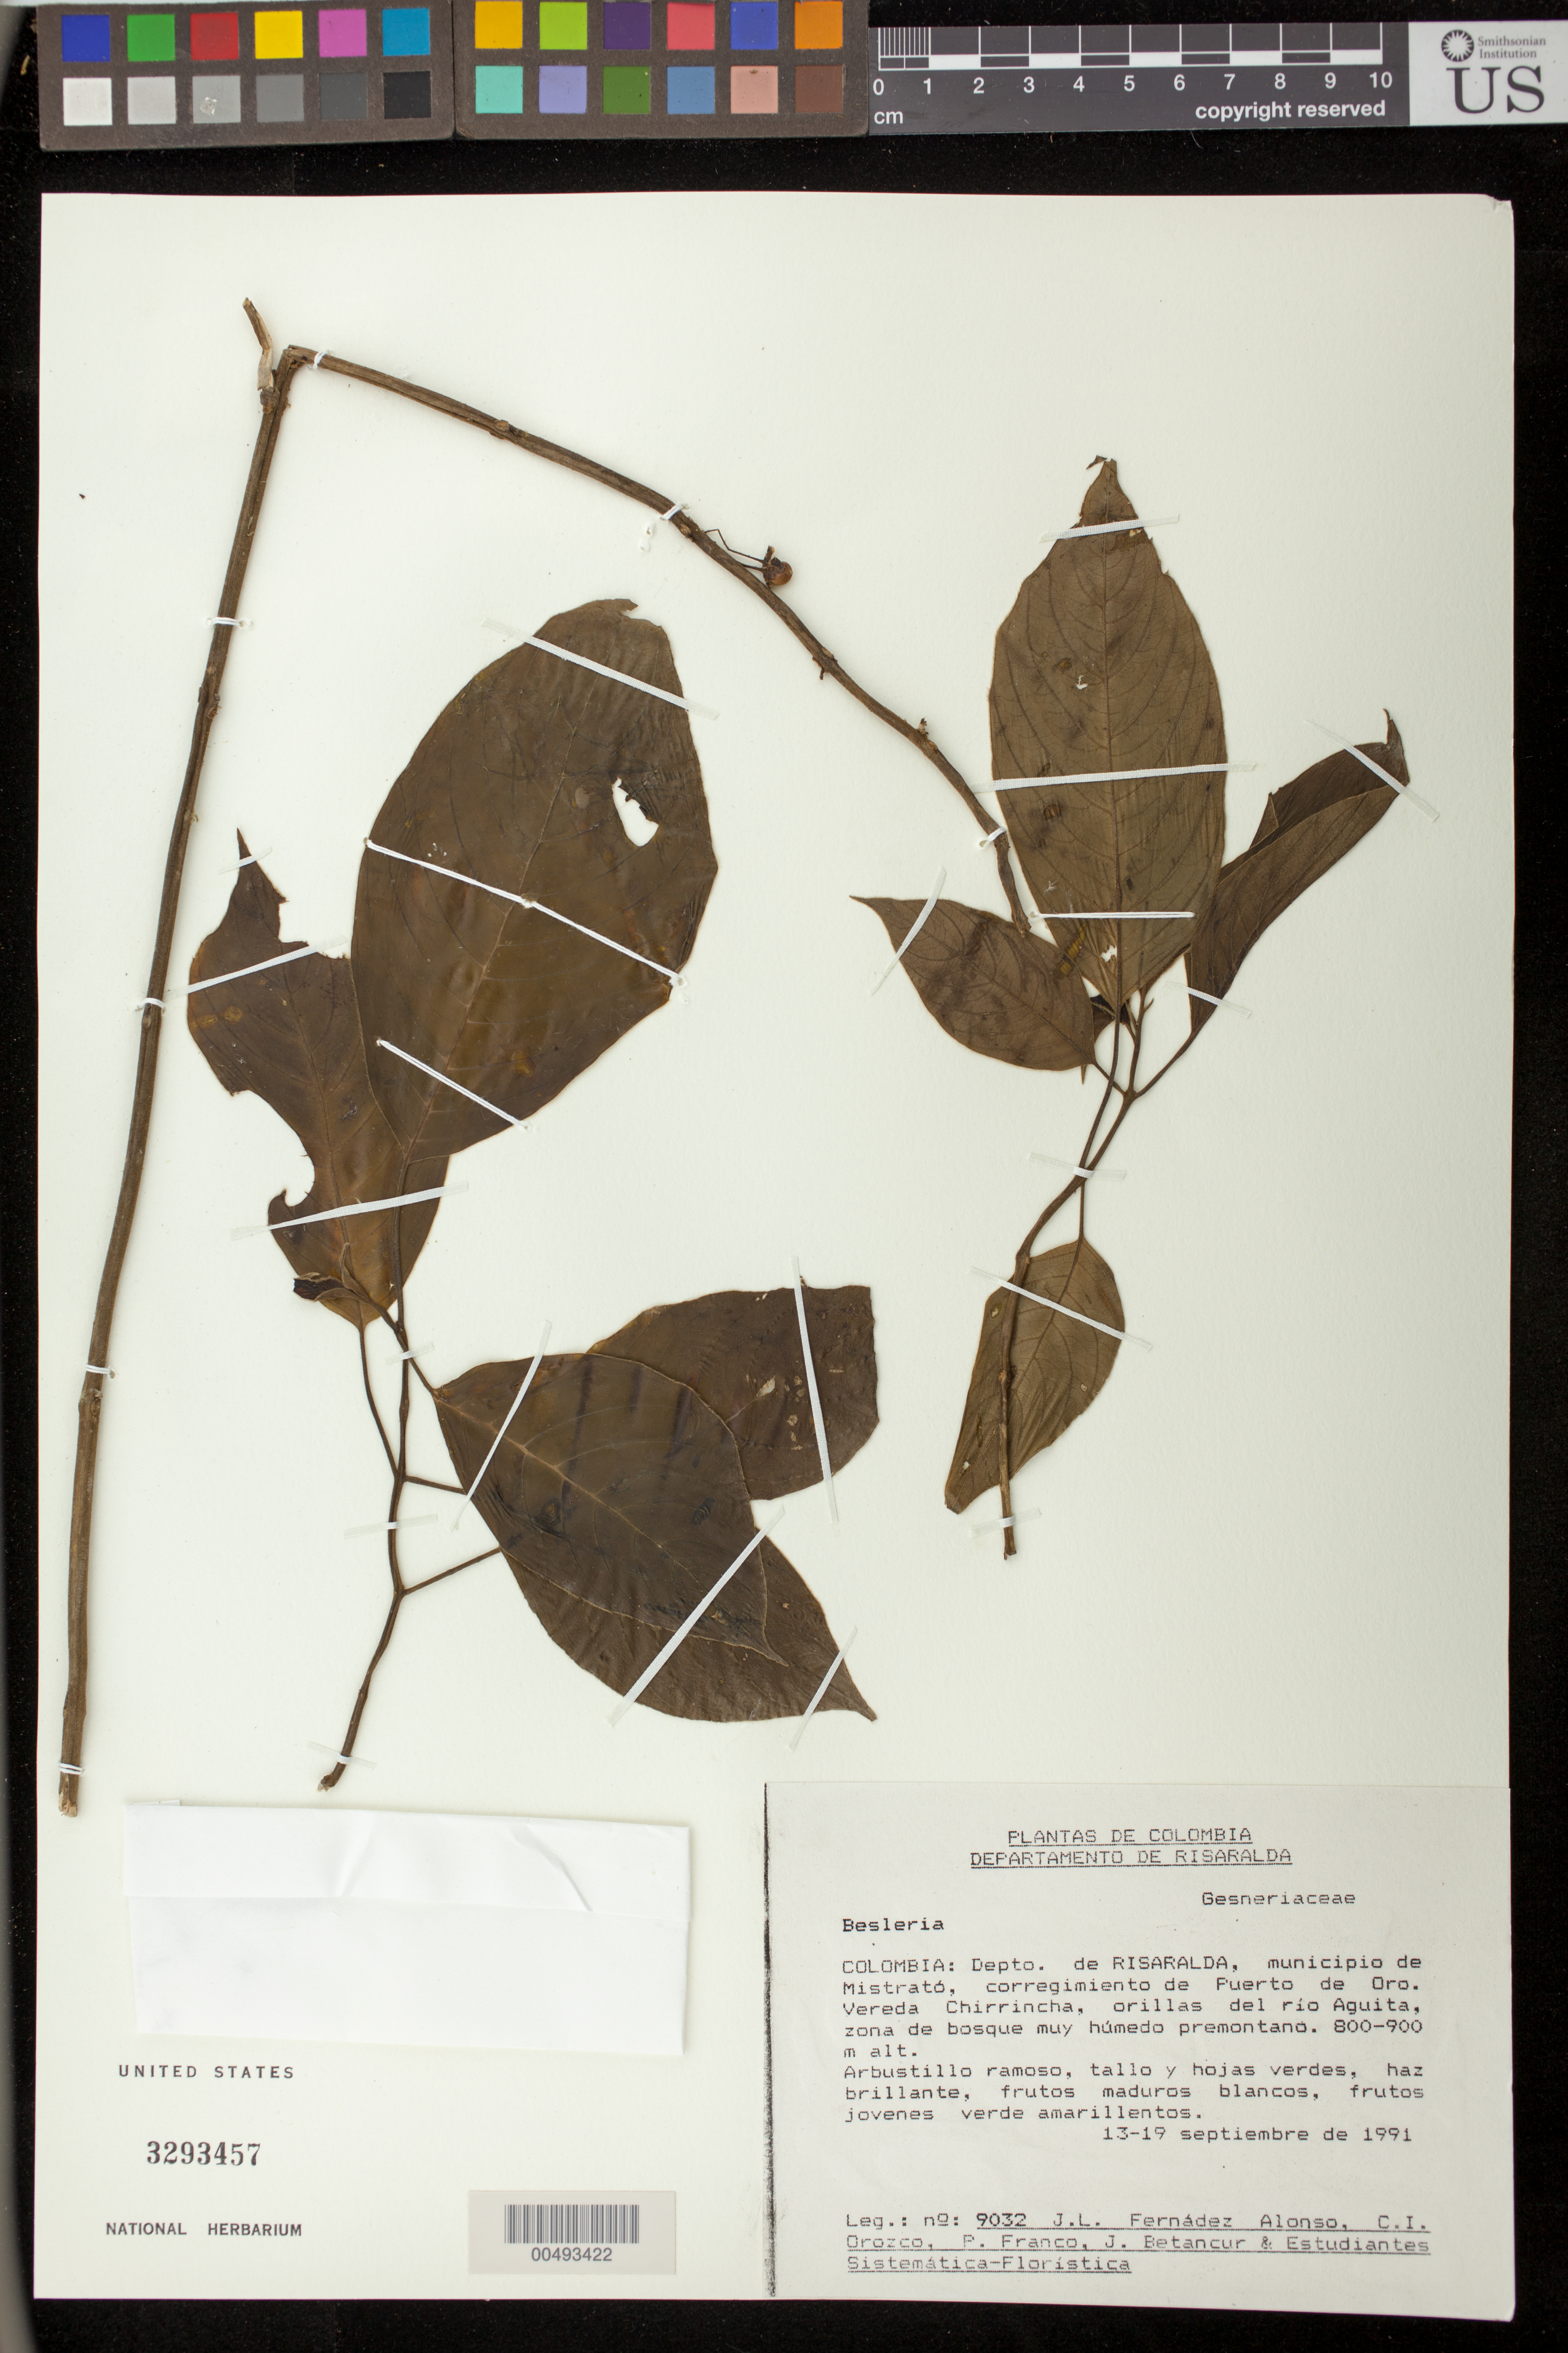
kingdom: Plantae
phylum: Tracheophyta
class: Magnoliopsida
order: Lamiales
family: Gesneriaceae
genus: Besleria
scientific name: Besleria sp.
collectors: J. L. Fernández-Alonso, C. I. Orozco, P. Franco Roselli, J. C. Betancur & et al.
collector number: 9032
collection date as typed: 13-19 Sep 1991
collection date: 1991-09-13/1991-09-19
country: Colombia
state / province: Risaralda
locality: Mpio. de Mistrató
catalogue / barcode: US 3293457